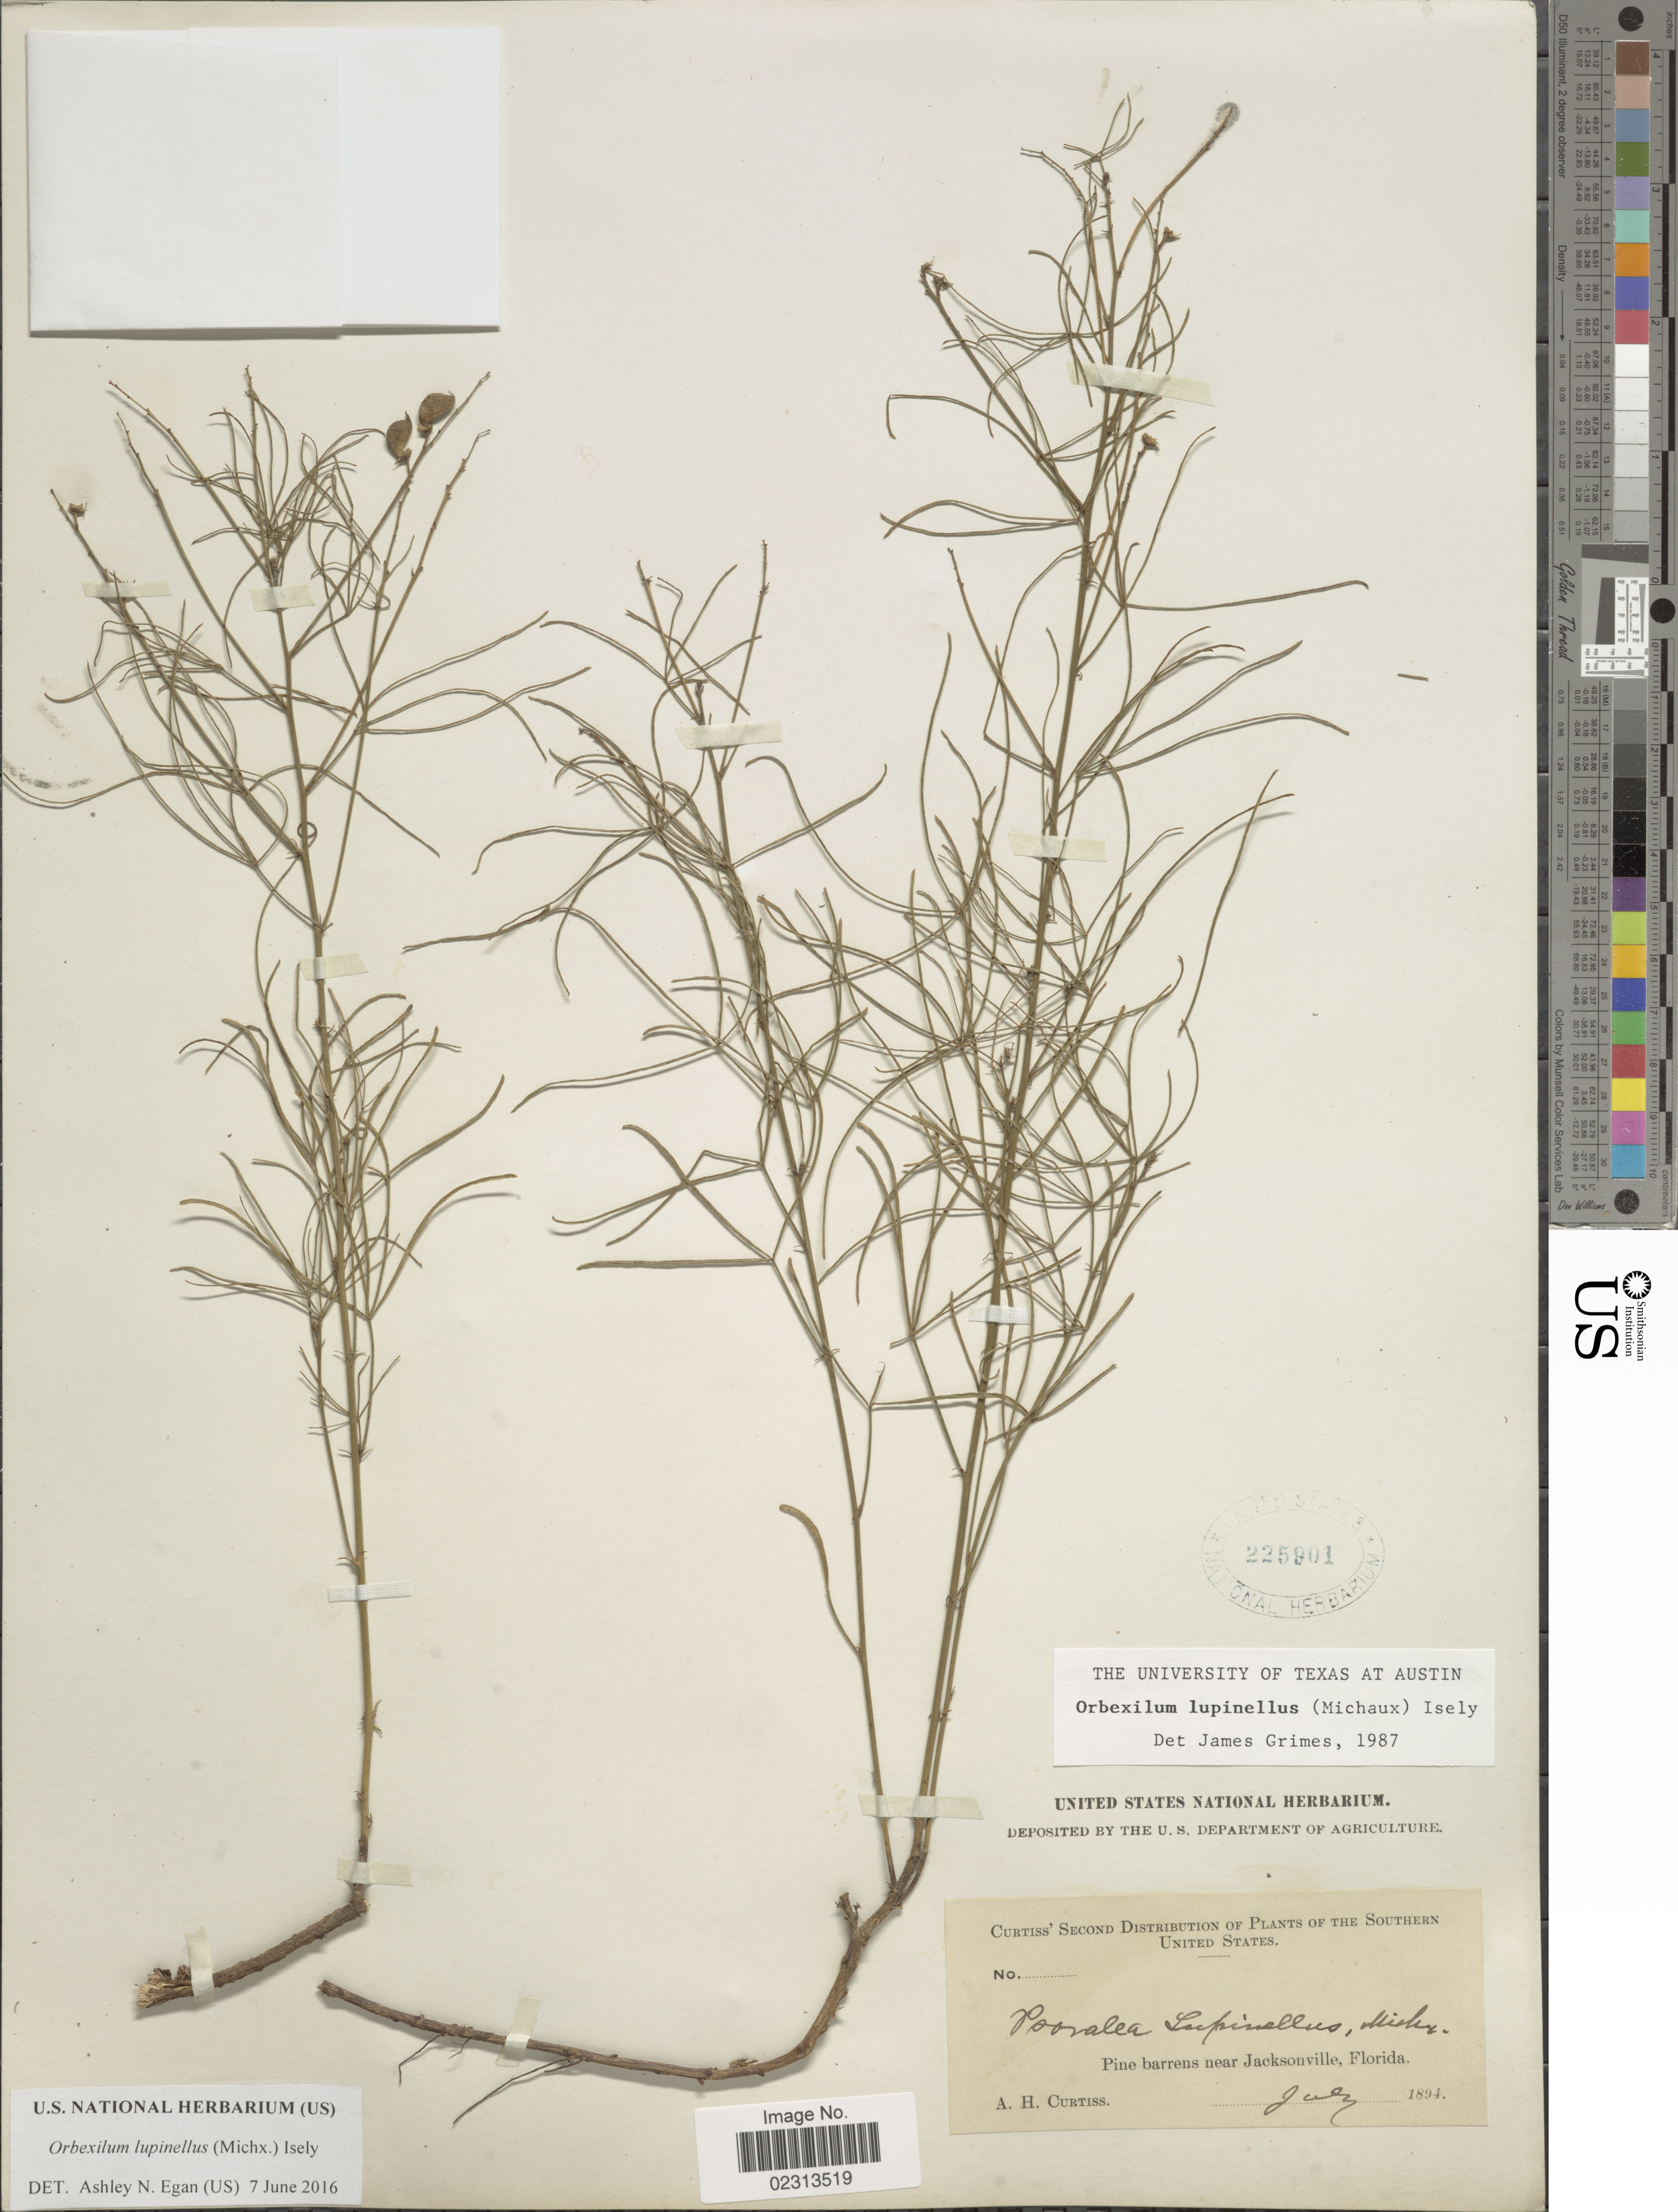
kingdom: Plantae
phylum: Tracheophyta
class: Magnoliopsida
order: Fabales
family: Fabaceae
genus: Orbexilum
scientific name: Orbexilum lupinellus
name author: (Michx.) Isley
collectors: A. H. Curtiss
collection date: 1894-07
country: United States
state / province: Florida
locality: Pine barrens near Jacksonville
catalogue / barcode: US 225901